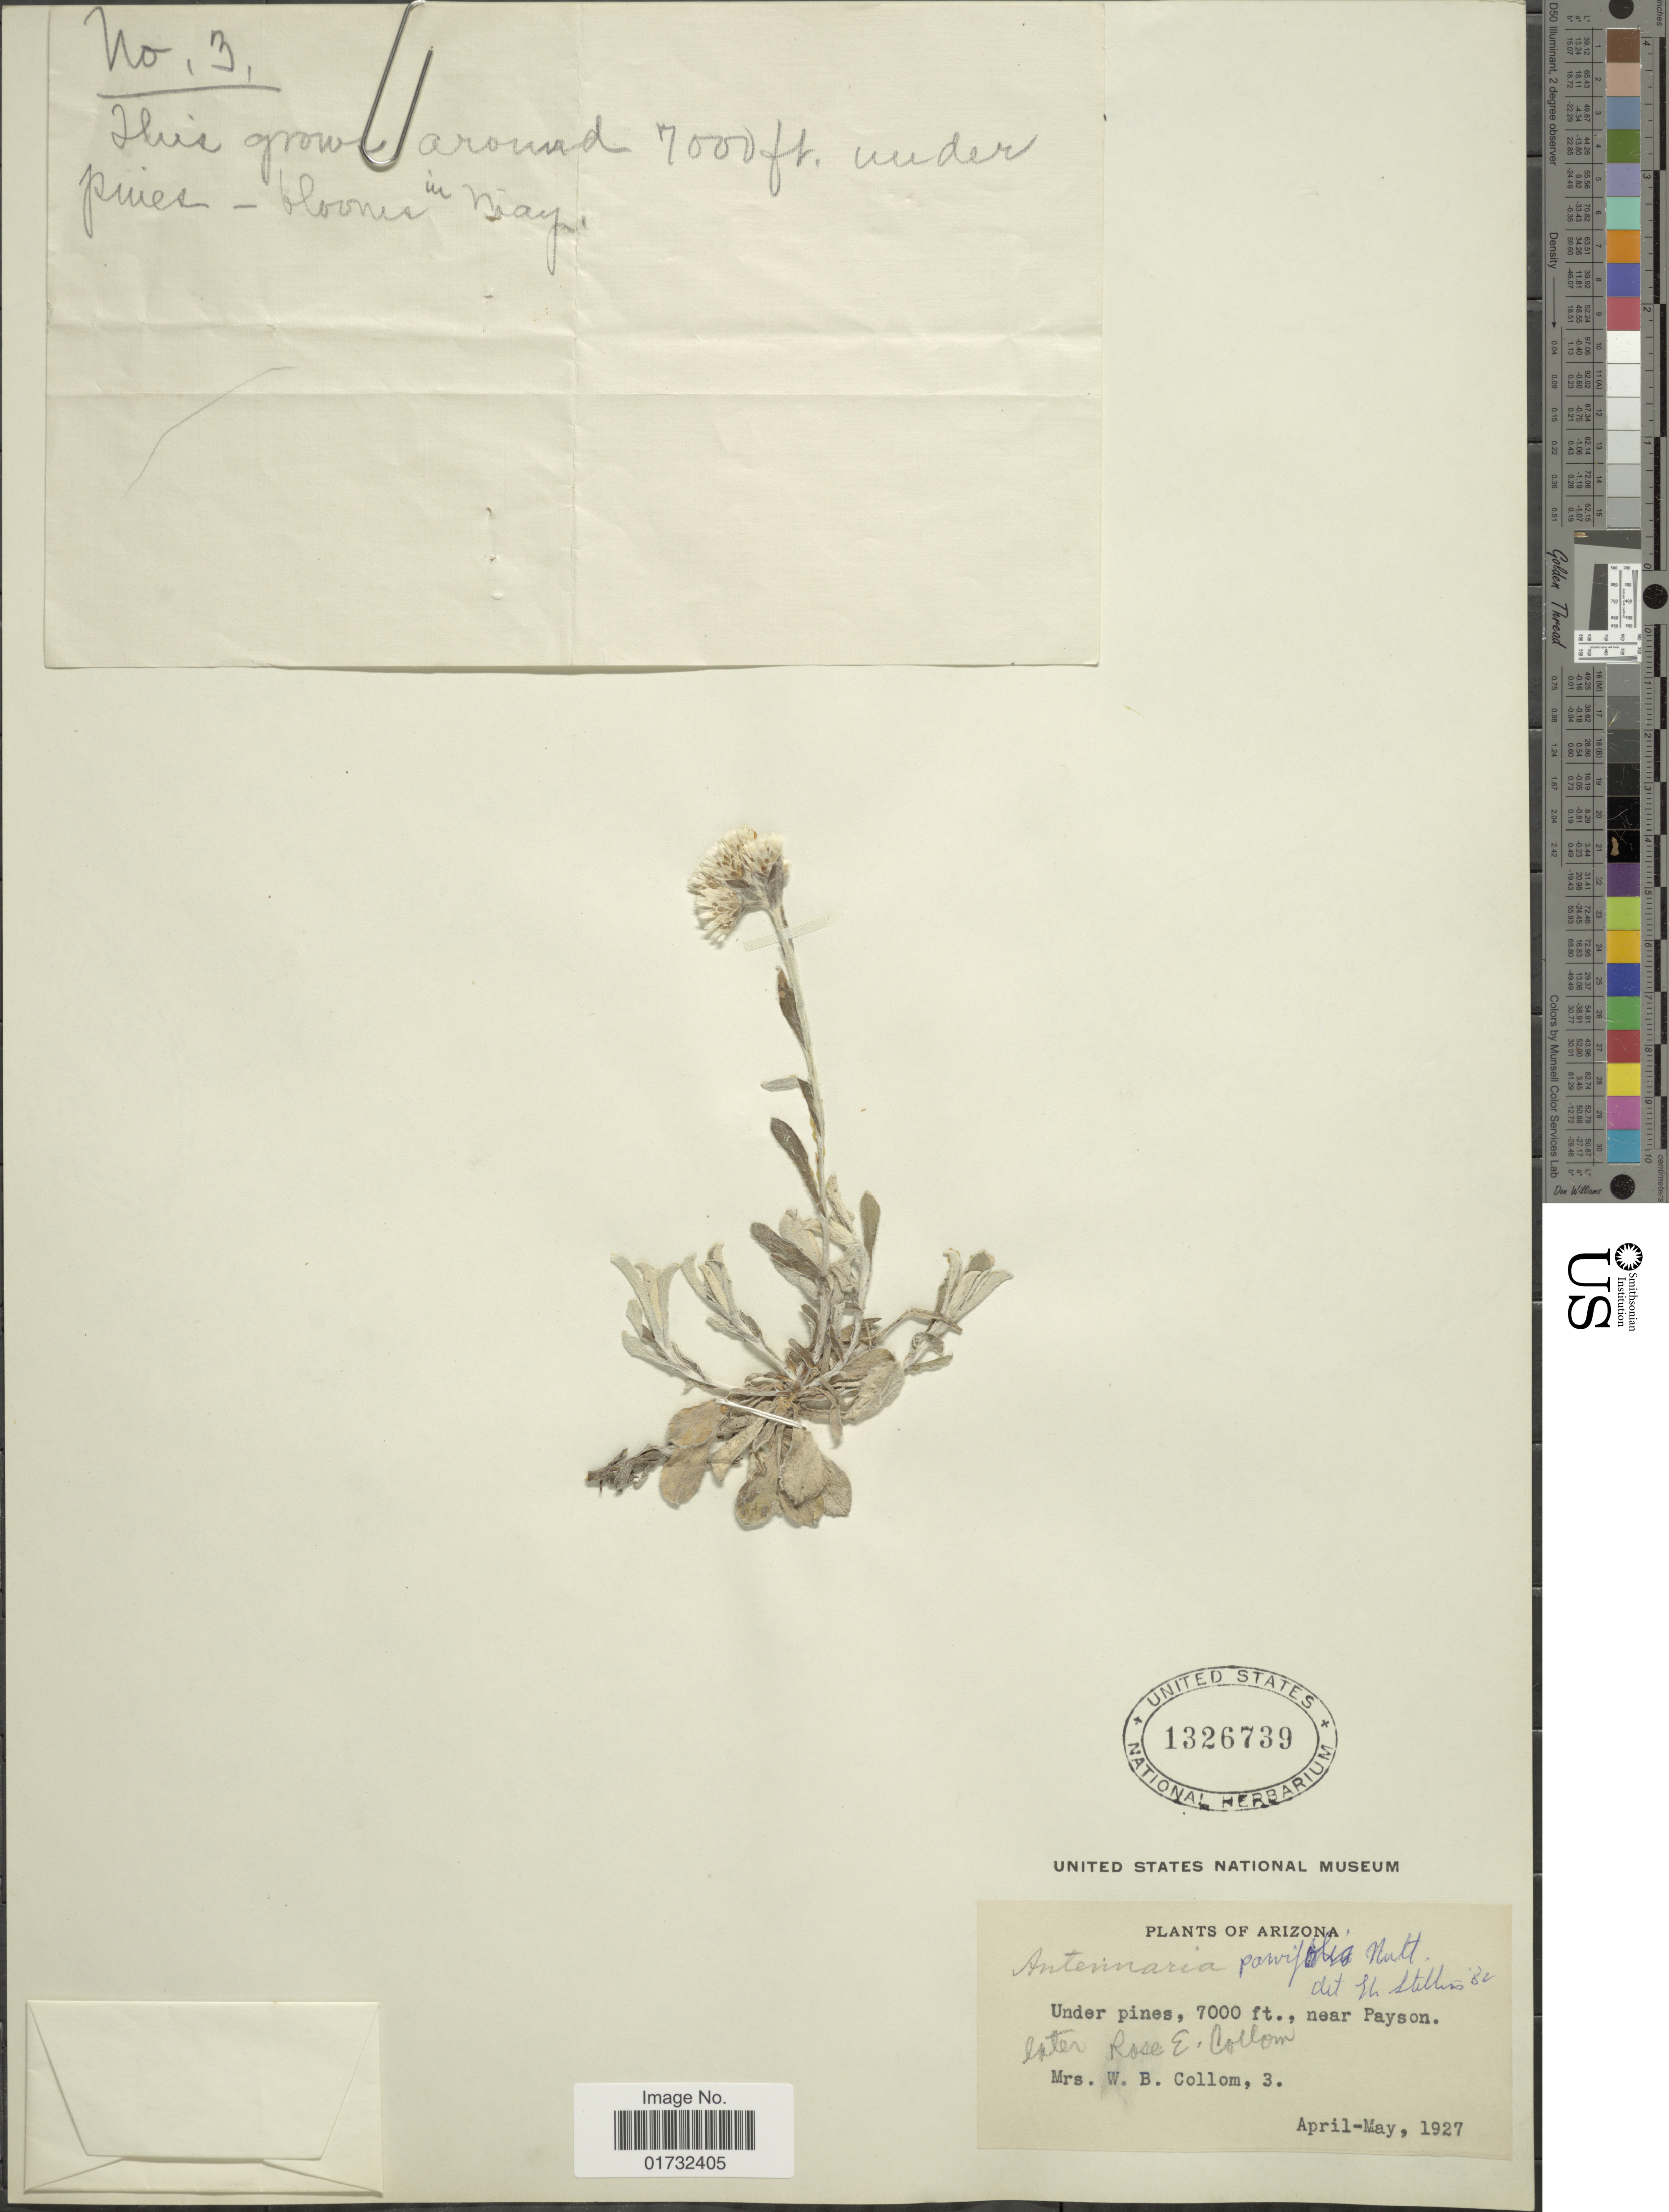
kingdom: Plantae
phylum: Tracheophyta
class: Magnoliopsida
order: Asterales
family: Asteraceae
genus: Antennaria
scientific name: Antennaria parvifolia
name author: Nutt.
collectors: W. Collom & R. E. Collom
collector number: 3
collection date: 1927-04/1927-05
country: United States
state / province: Arizona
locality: Near Payson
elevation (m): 2134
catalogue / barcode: US 1326739